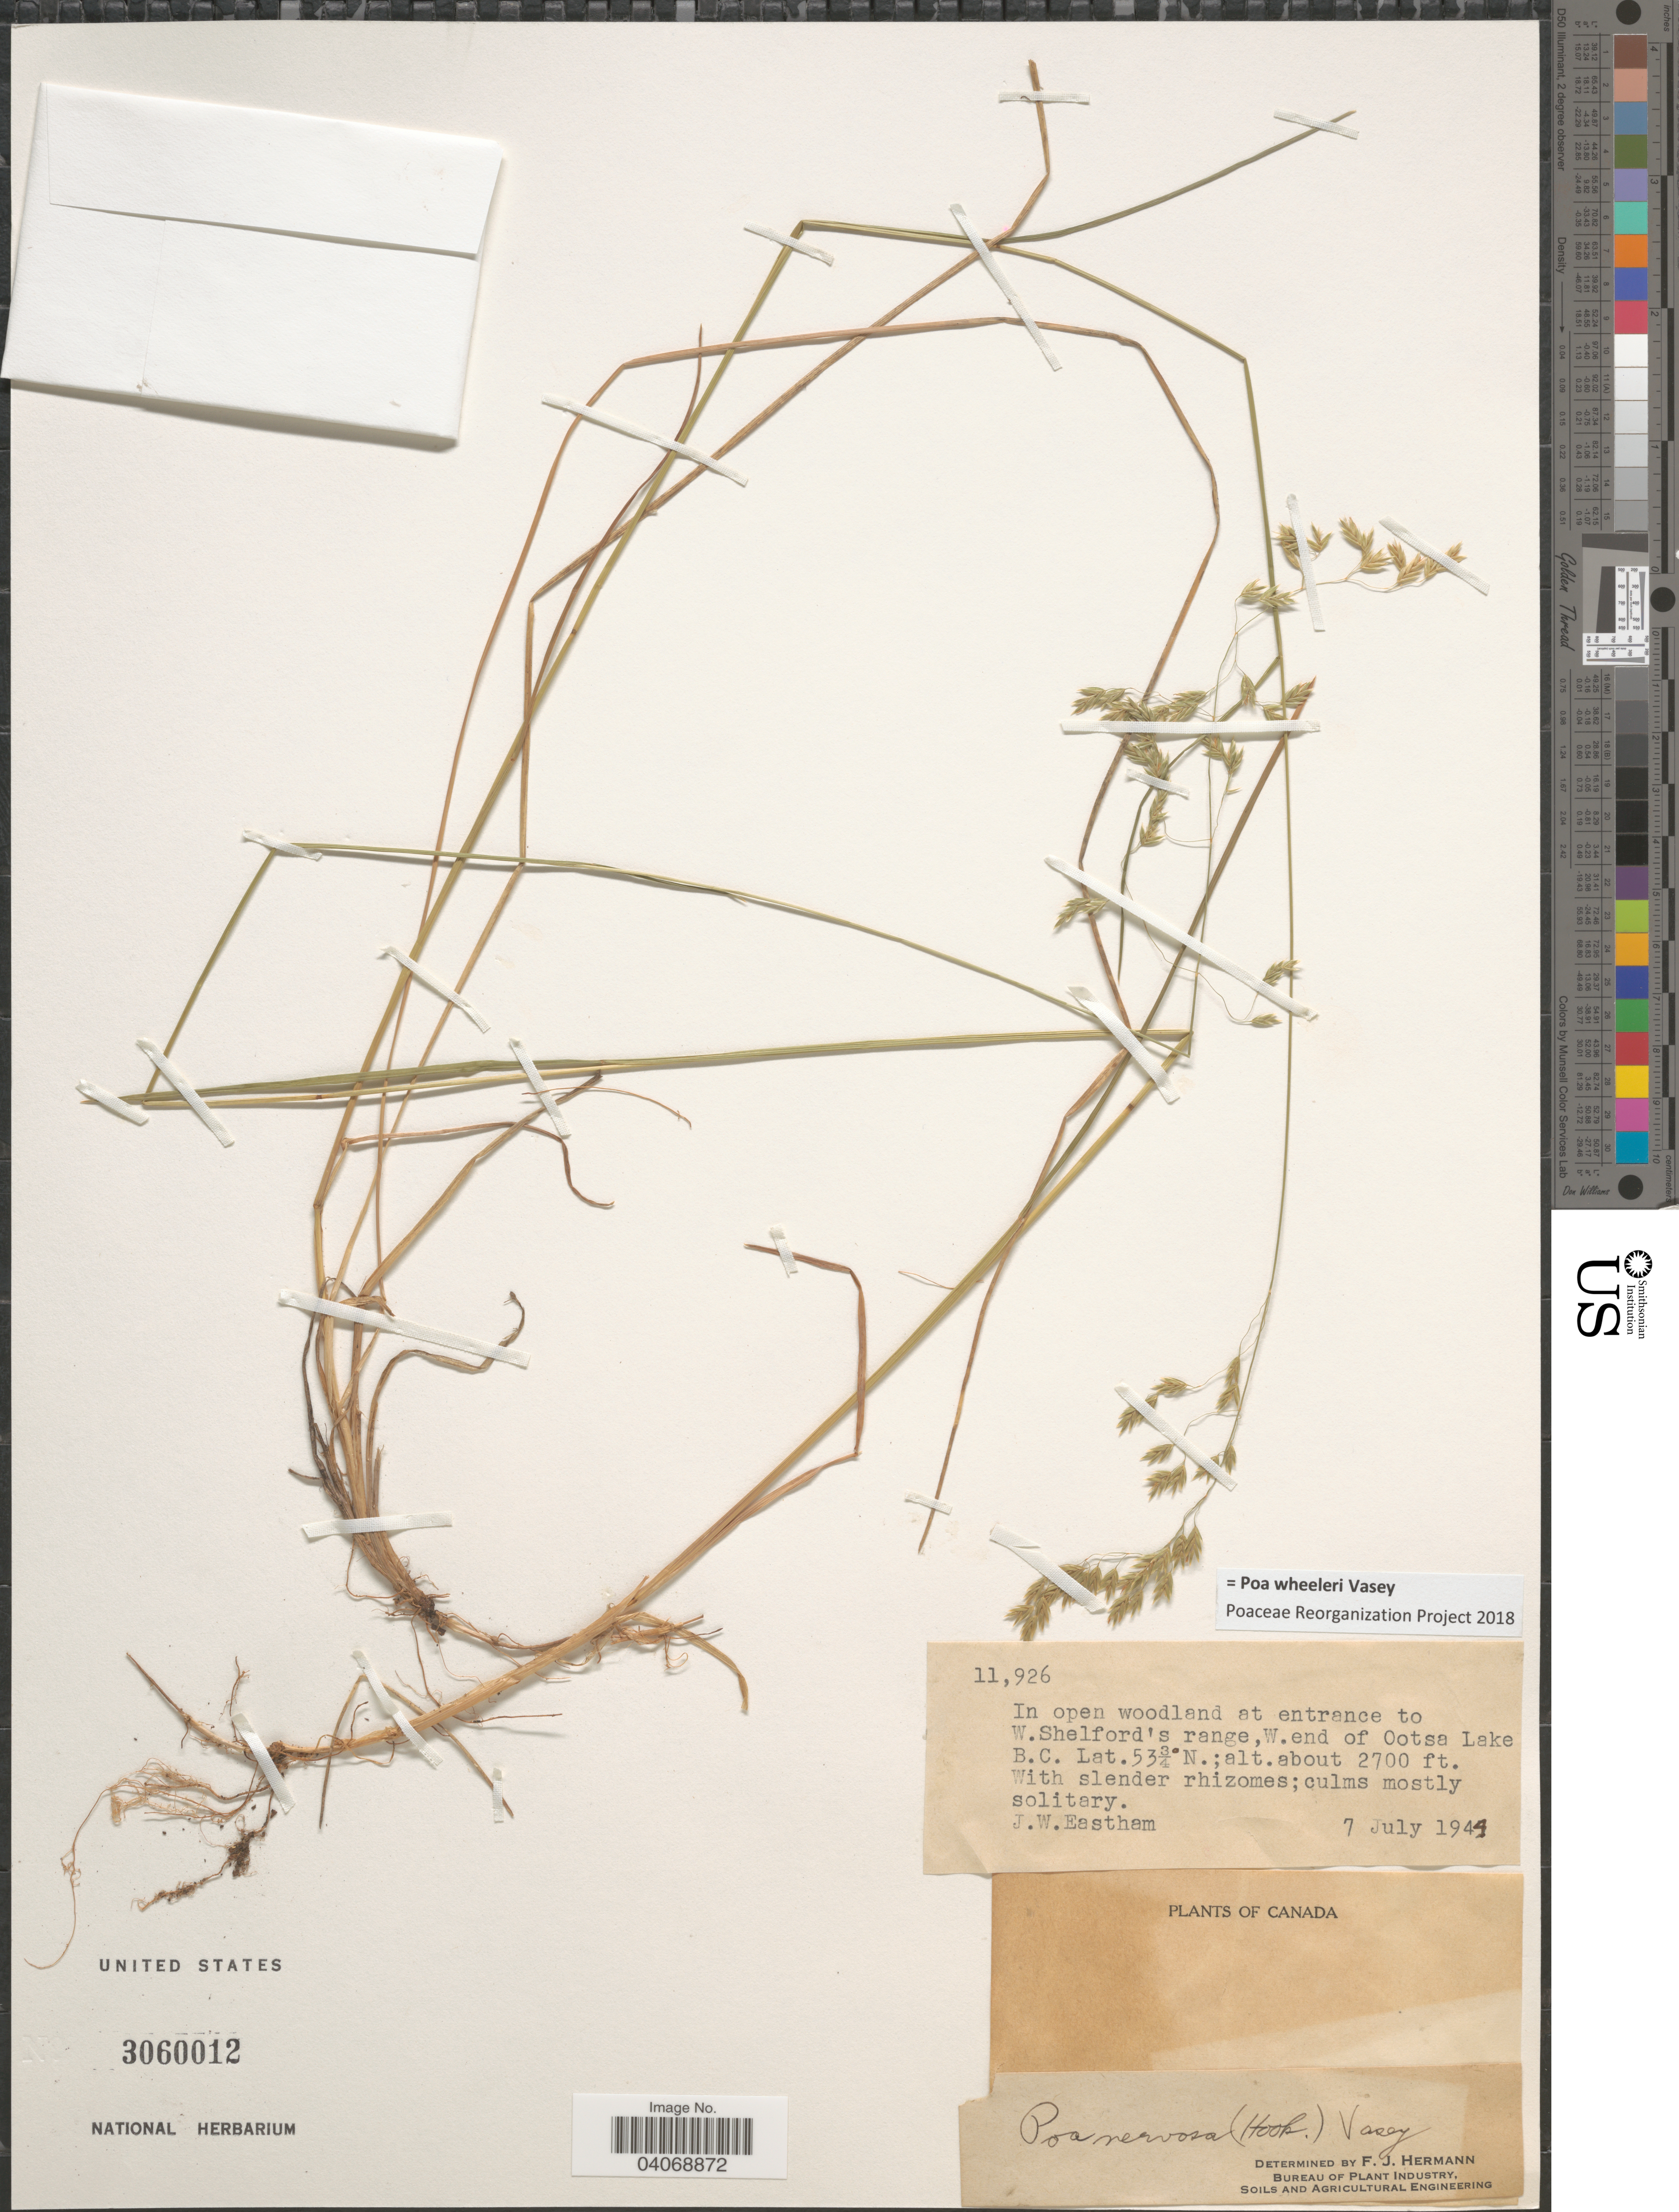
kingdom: Plantae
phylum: Tracheophyta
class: Liliopsida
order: Poales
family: Poaceae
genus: Poa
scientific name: Poa wheeleri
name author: Vasey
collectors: J. Eastham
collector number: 11926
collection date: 1944-07-07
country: Canada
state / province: British Columbia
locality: In open woodland at entrance to W.Shelford's range,W.end of Ootsa Lake.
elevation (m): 823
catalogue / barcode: US 3060012